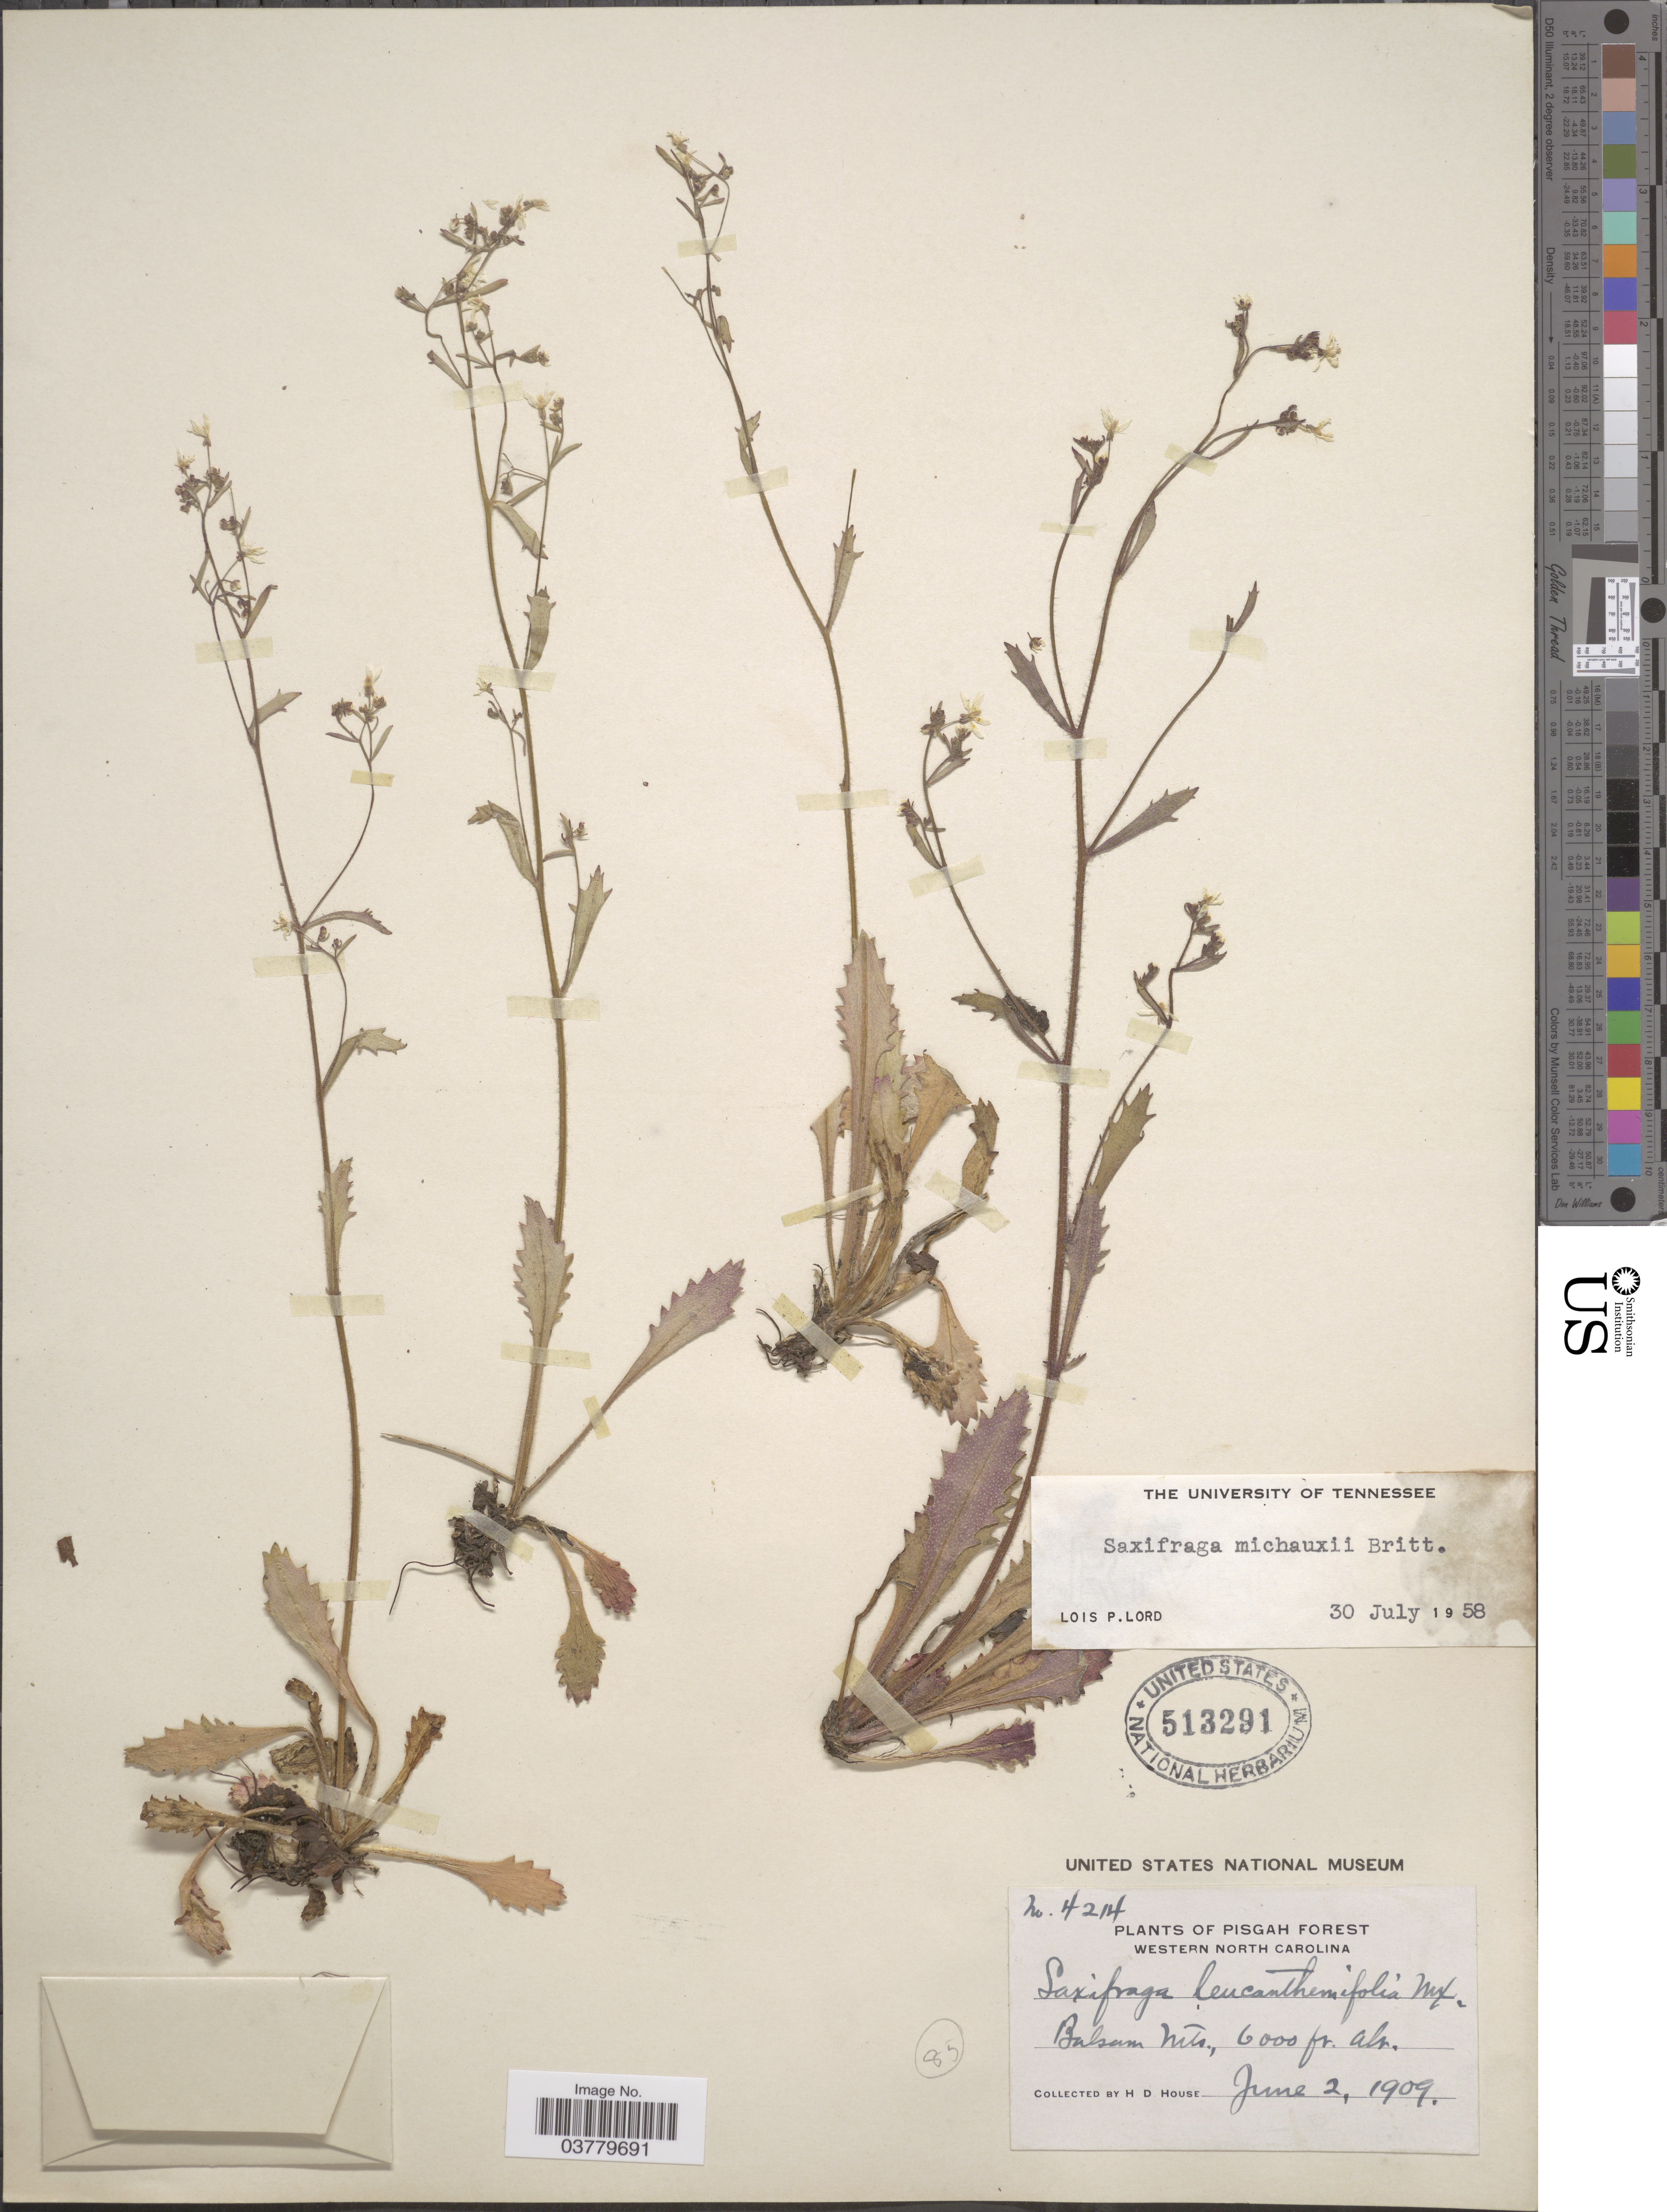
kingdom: Plantae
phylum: Tracheophyta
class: Magnoliopsida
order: Saxifragales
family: Saxifragaceae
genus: Micranthes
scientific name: Micranthes petiolaris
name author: (Raf.) Bush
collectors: H. D. House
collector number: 4214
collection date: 1909-06-02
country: United States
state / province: North Carolina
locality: Pisgah Forest. Western North Carolina. Balsam Mts.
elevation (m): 1829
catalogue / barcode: US 513291